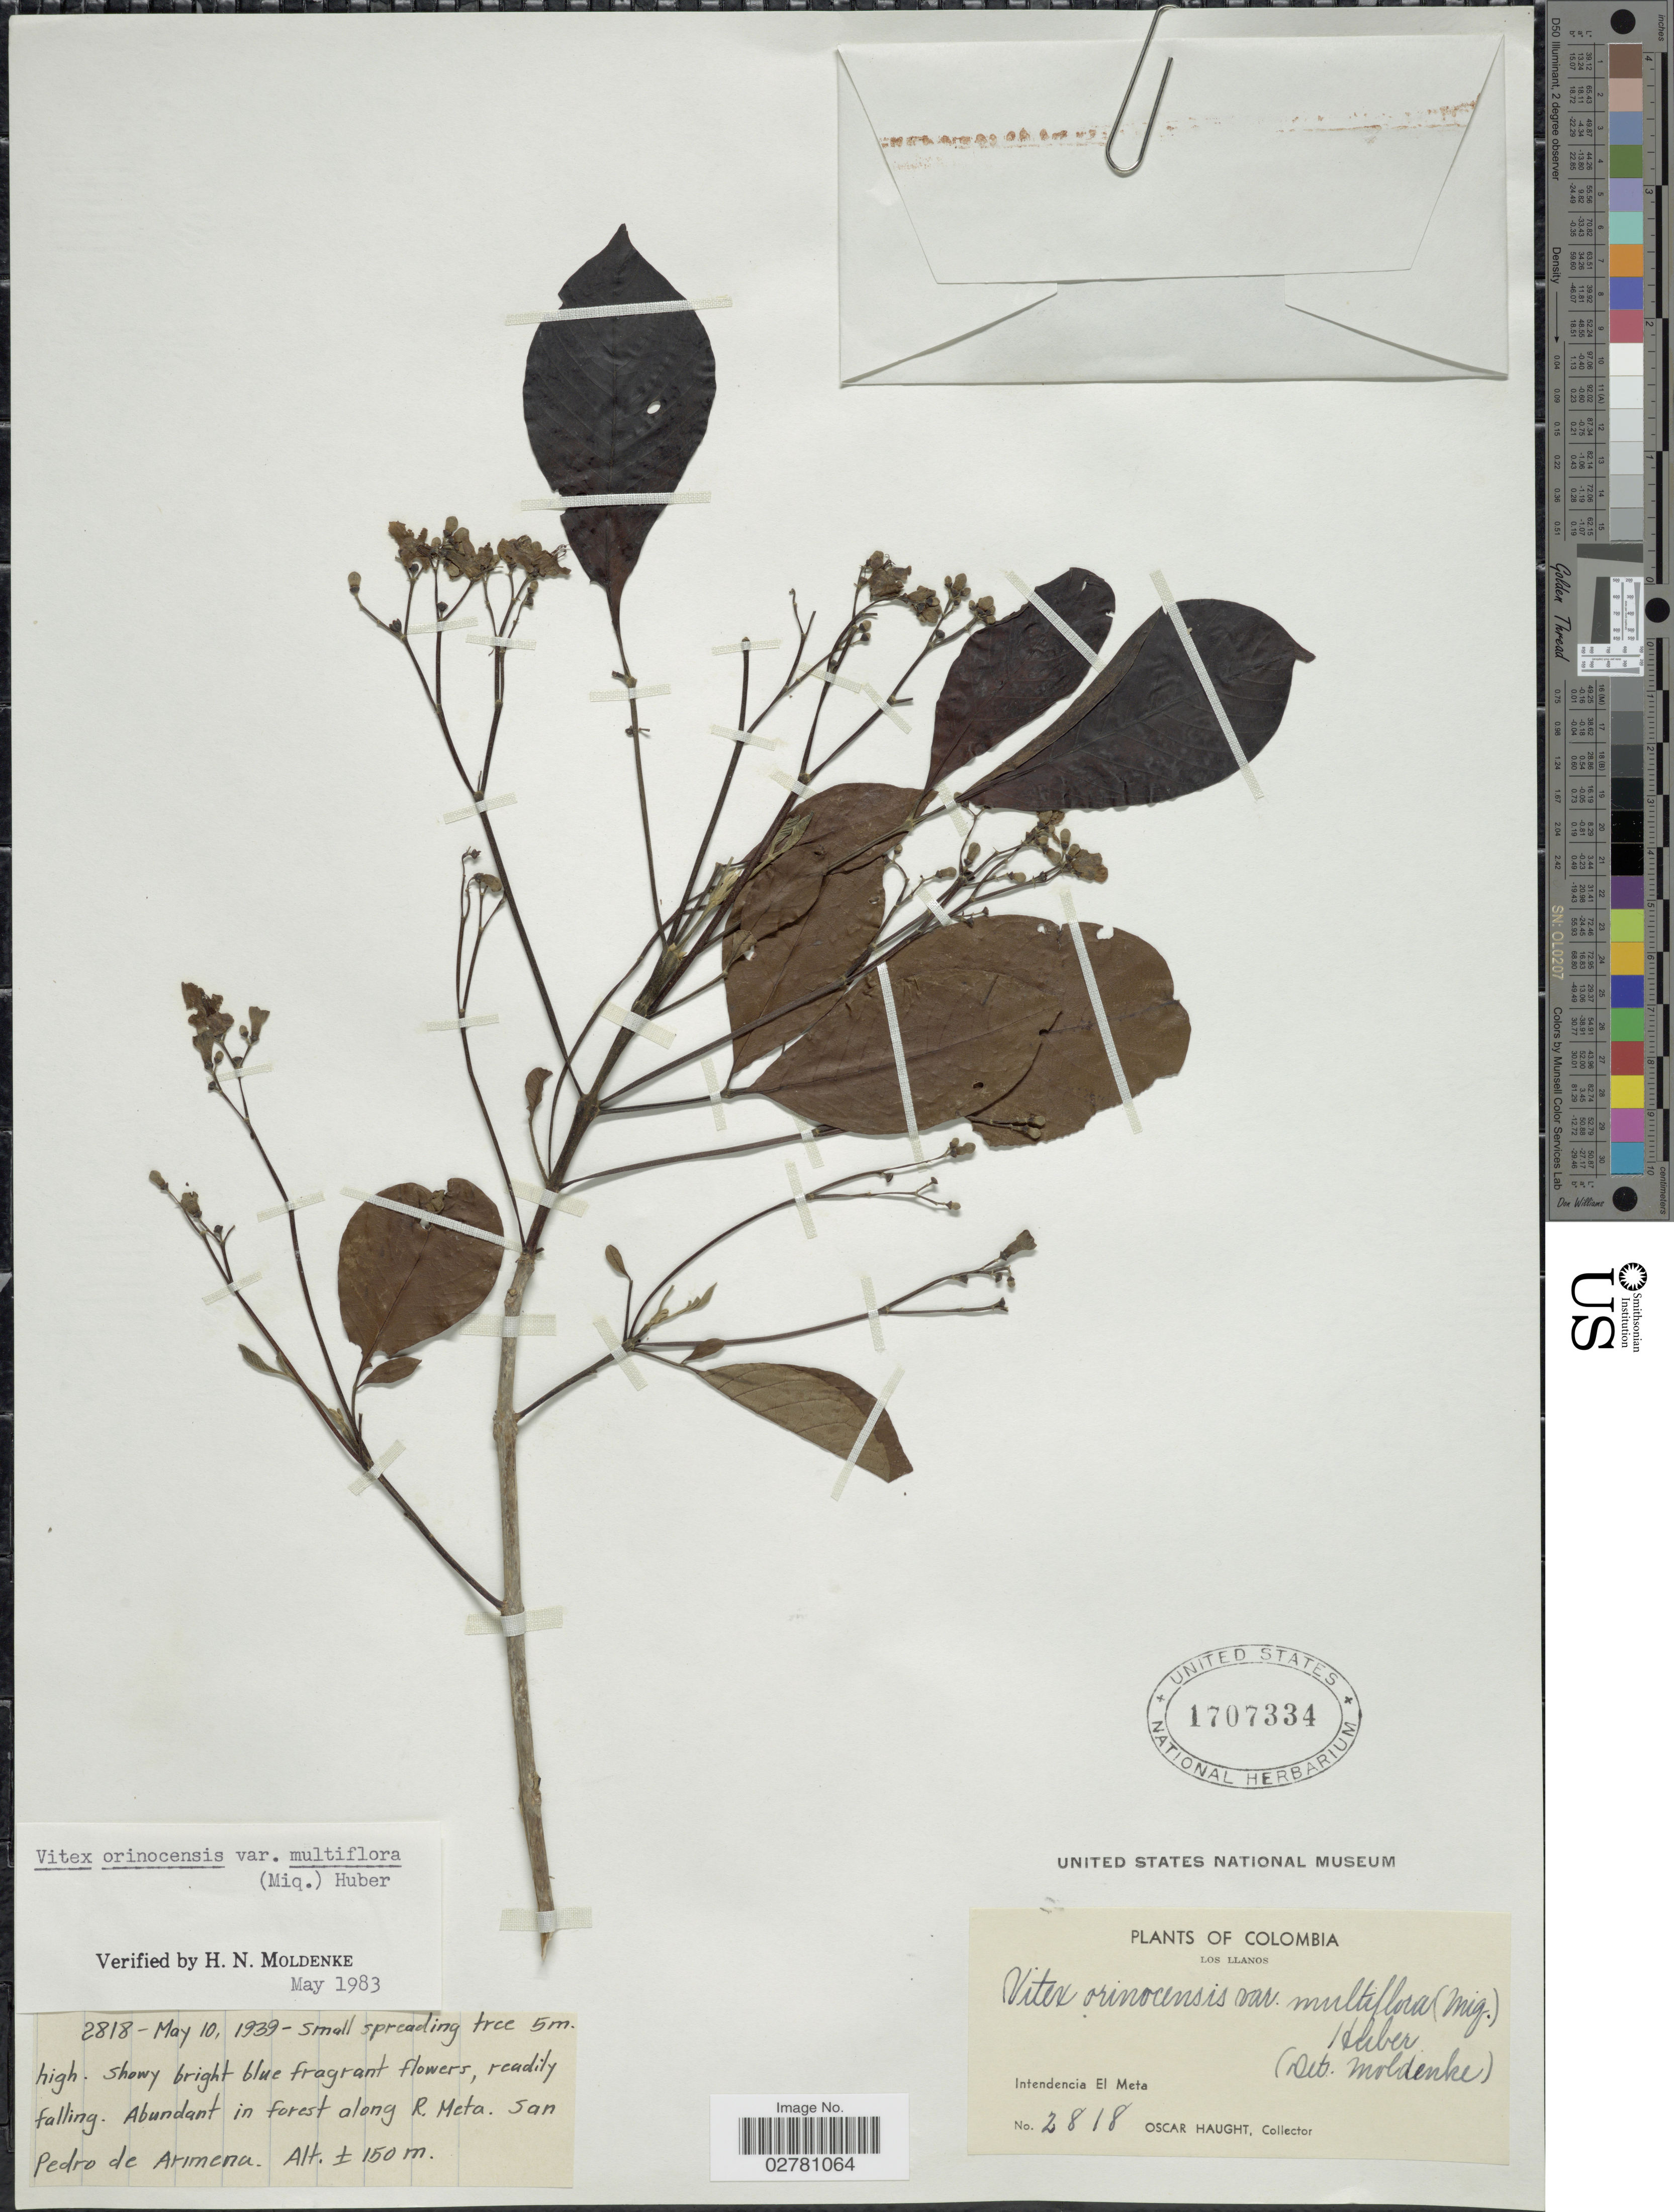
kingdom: Plantae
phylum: Tracheophyta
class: Magnoliopsida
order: Lamiales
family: Lamiaceae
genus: Vitex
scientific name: Vitex orinocensis var. multiflora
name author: (Miq.) Huber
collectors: O. L. Haught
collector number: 2818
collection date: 1939-05-10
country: Colombia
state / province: Meta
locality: Los Llanos. Intendencia El Meta. Abundant in forest along R. Meta. San Pedro de Arimena.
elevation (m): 150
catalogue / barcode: US 1707334